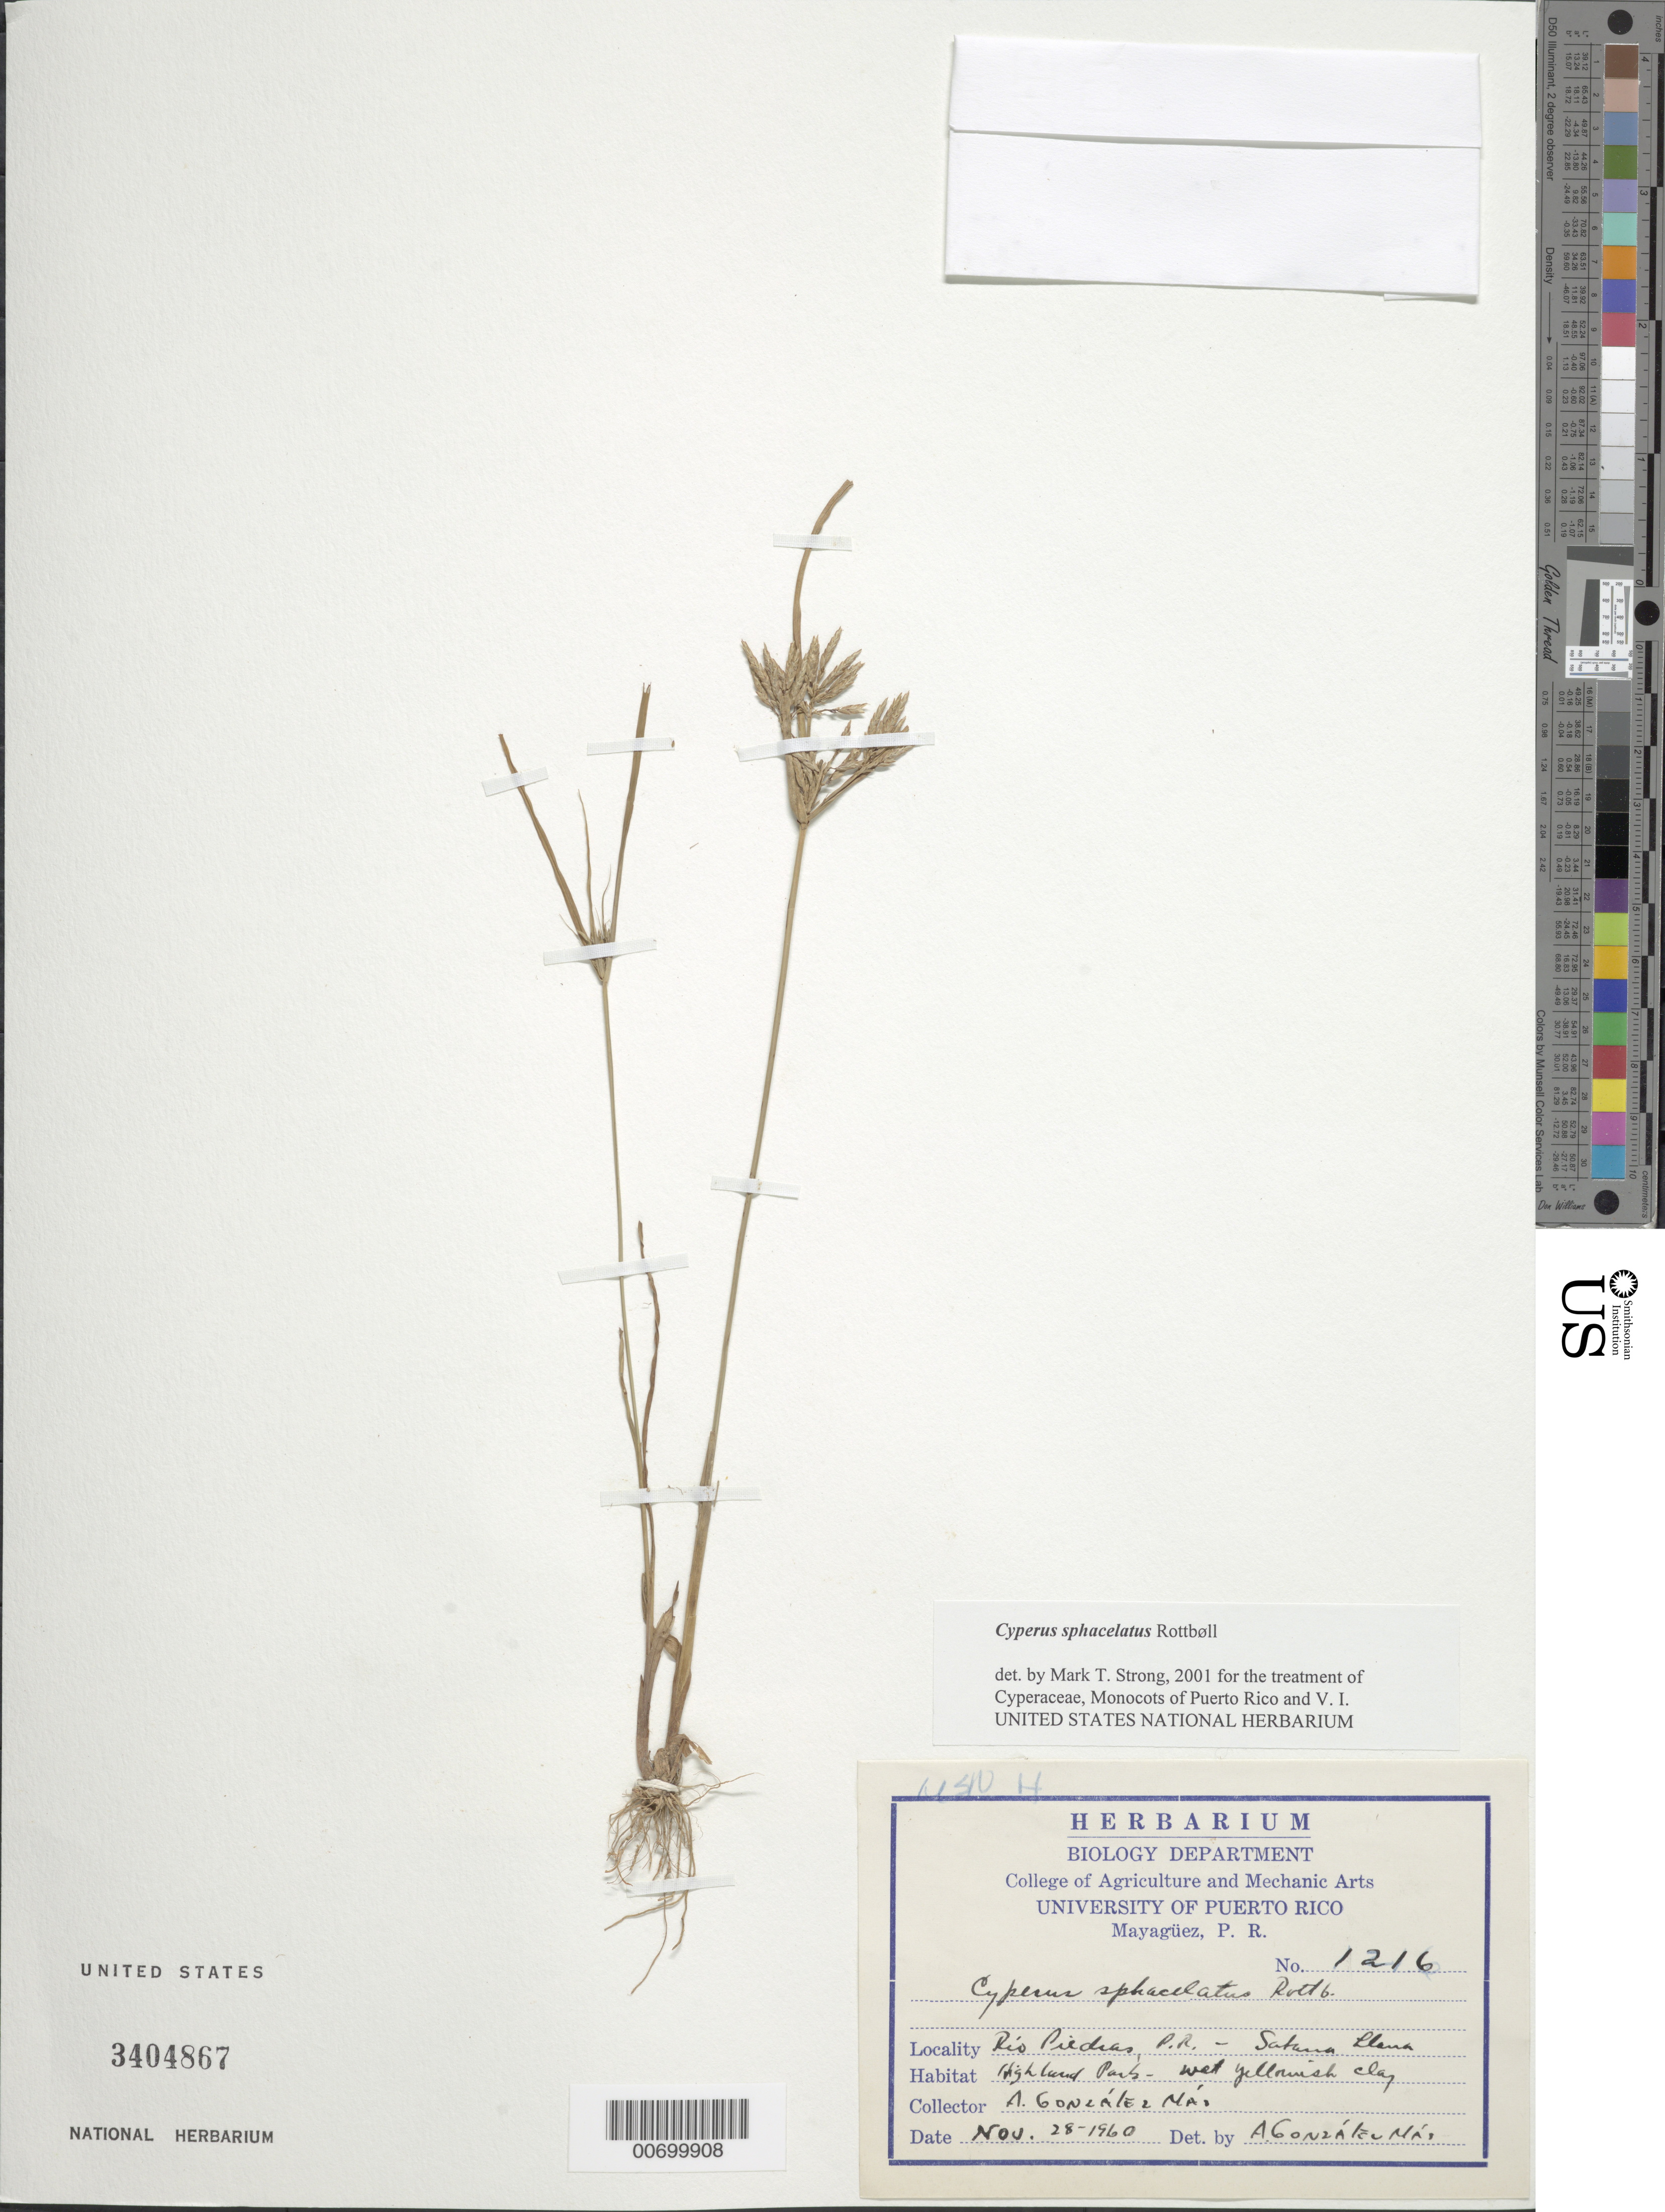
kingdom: Plantae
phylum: Tracheophyta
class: Liliopsida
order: Poales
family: Cyperaceae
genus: Cyperus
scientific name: Cyperus sphacelatus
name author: Rottb.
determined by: Strong, M. T., (US), Smithsonian Institution - National Museum of Natural History (UNITED STATES)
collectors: A. González Más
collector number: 1216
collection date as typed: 28 Nov 1960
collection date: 1960-11-28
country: Puerto Rico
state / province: San Juan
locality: Rio Piedras: Sabana Llana, Highland Park.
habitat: Wet yellowish clay.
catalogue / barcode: US 3404867